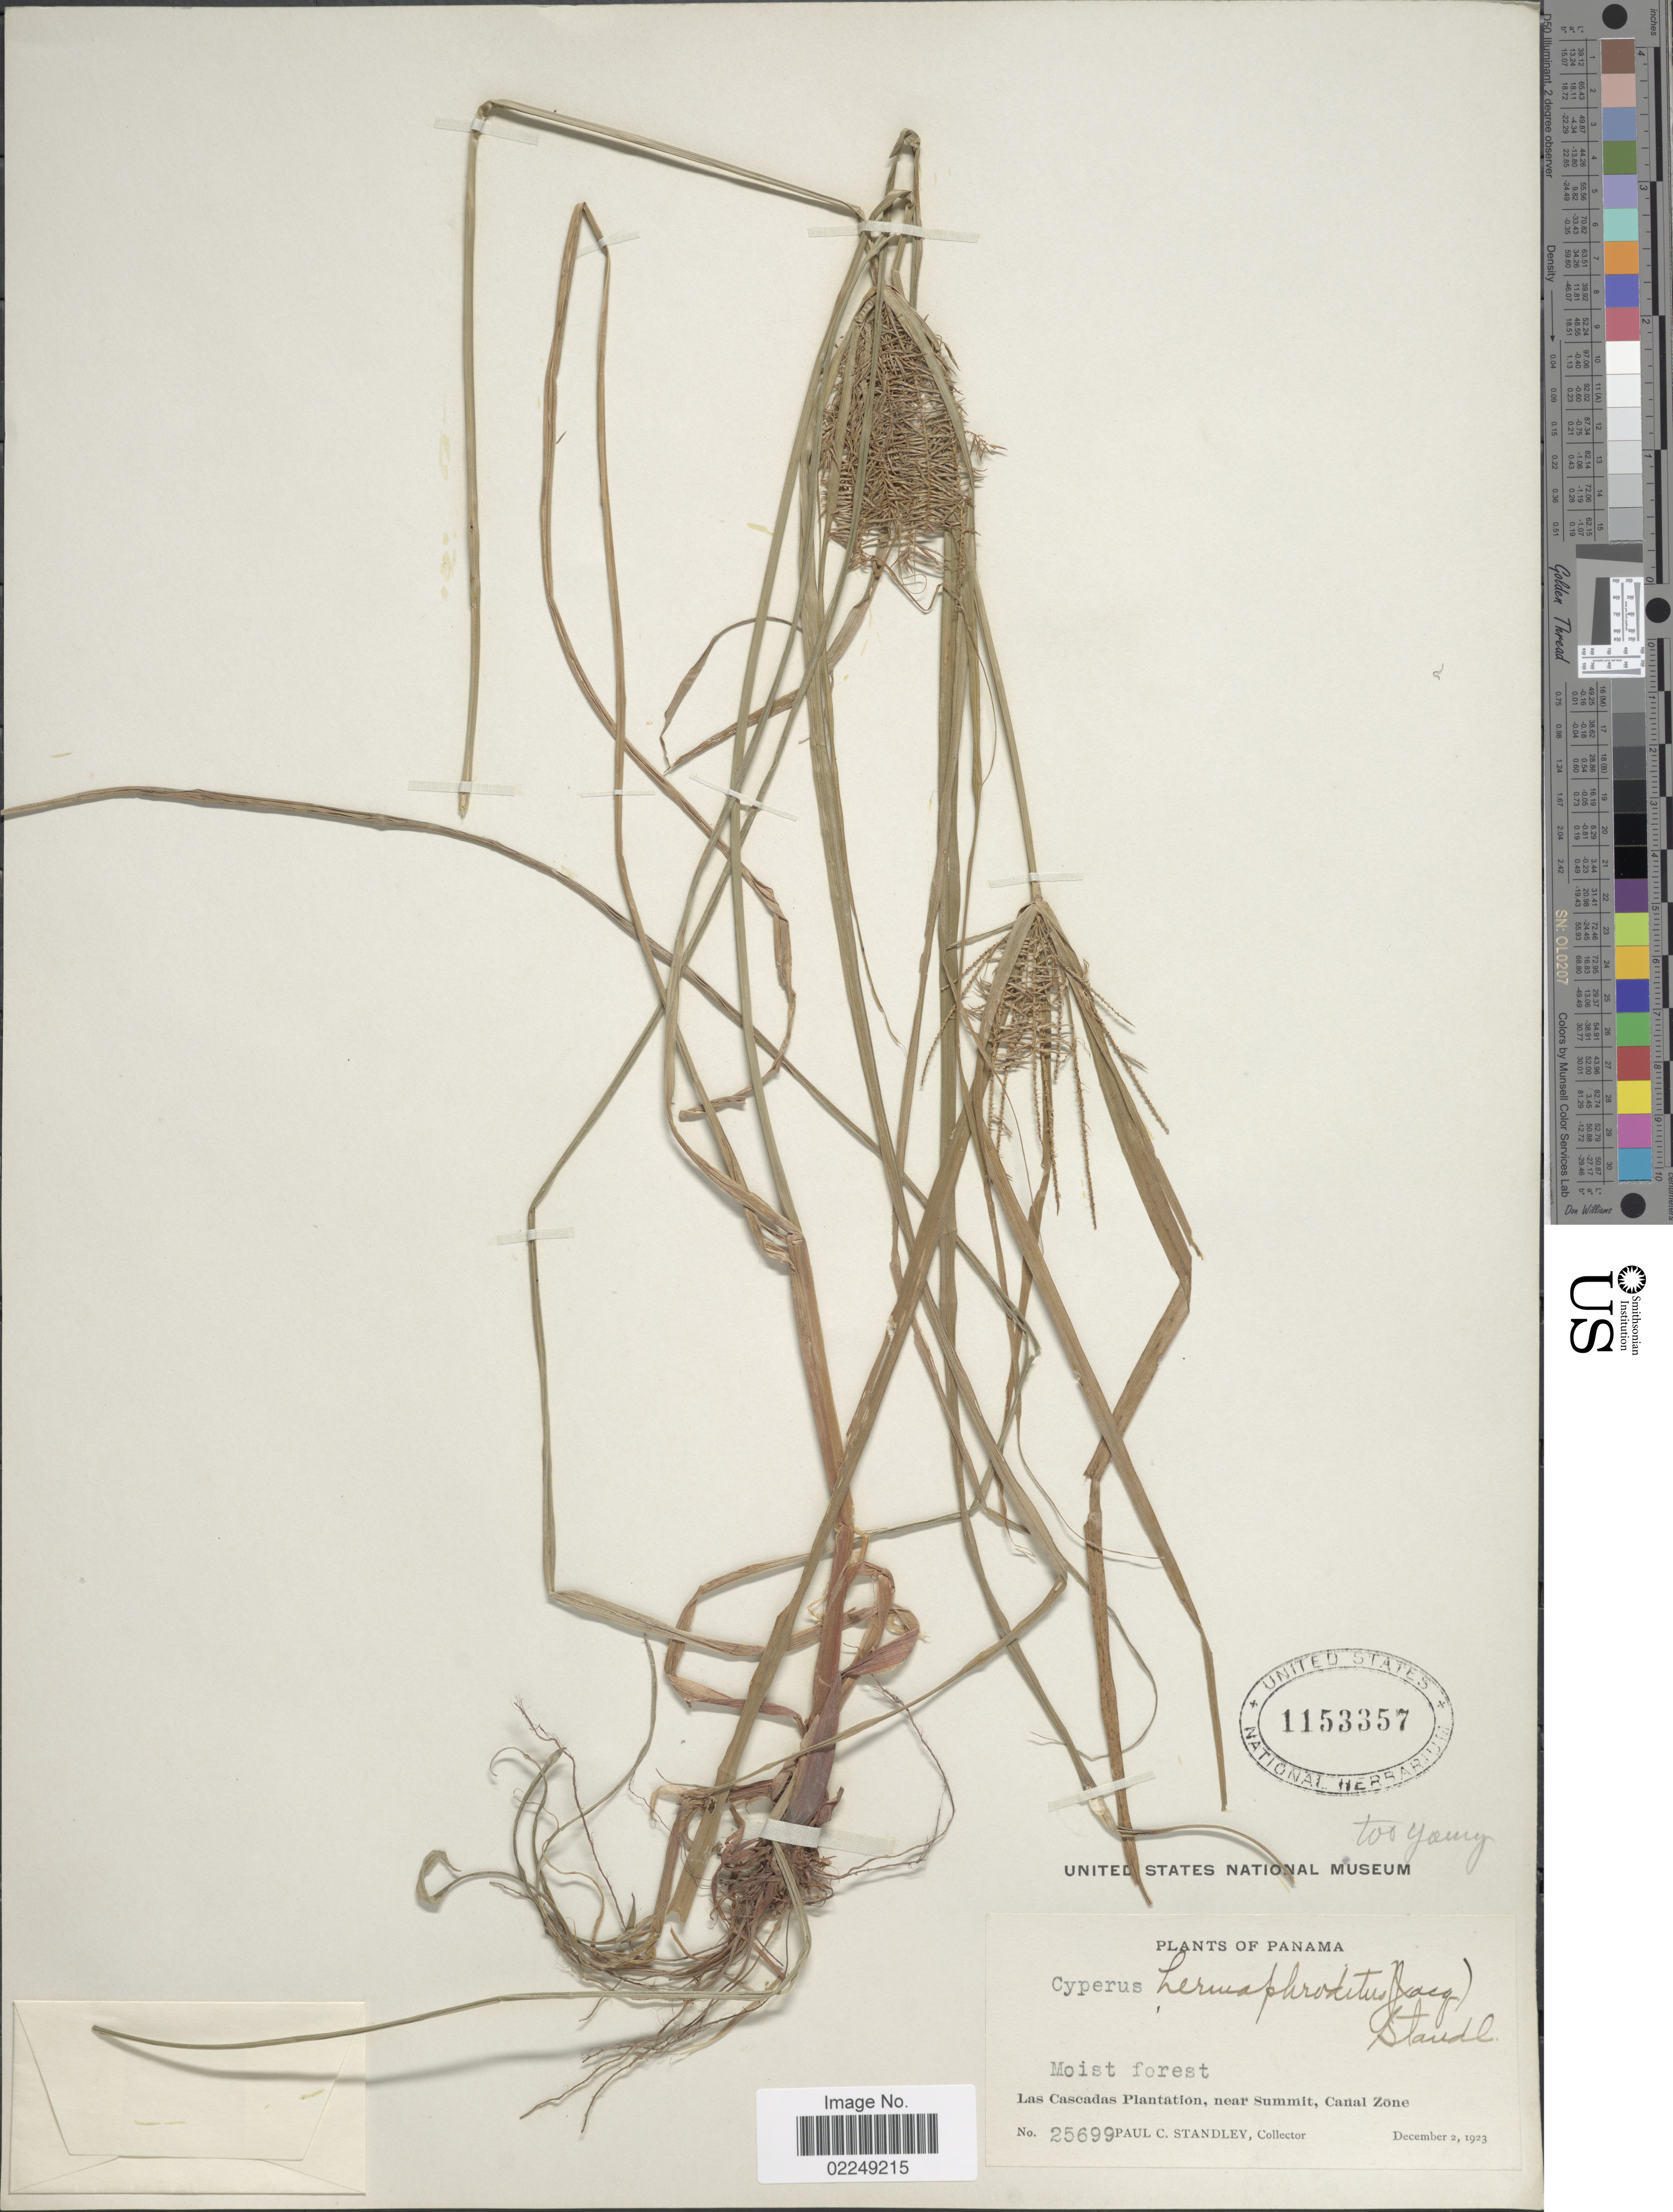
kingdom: Plantae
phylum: Tracheophyta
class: Liliopsida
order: Poales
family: Cyperaceae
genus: Cyperus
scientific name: Cyperus hermaphroditus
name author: (Jacq.) Standl.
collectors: P. C. Standley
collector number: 25699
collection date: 1923-12-02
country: Panama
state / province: Colón / Panamá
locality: Las Cascadas Plantation, near Summit, Canal Zone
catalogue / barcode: US 1153357